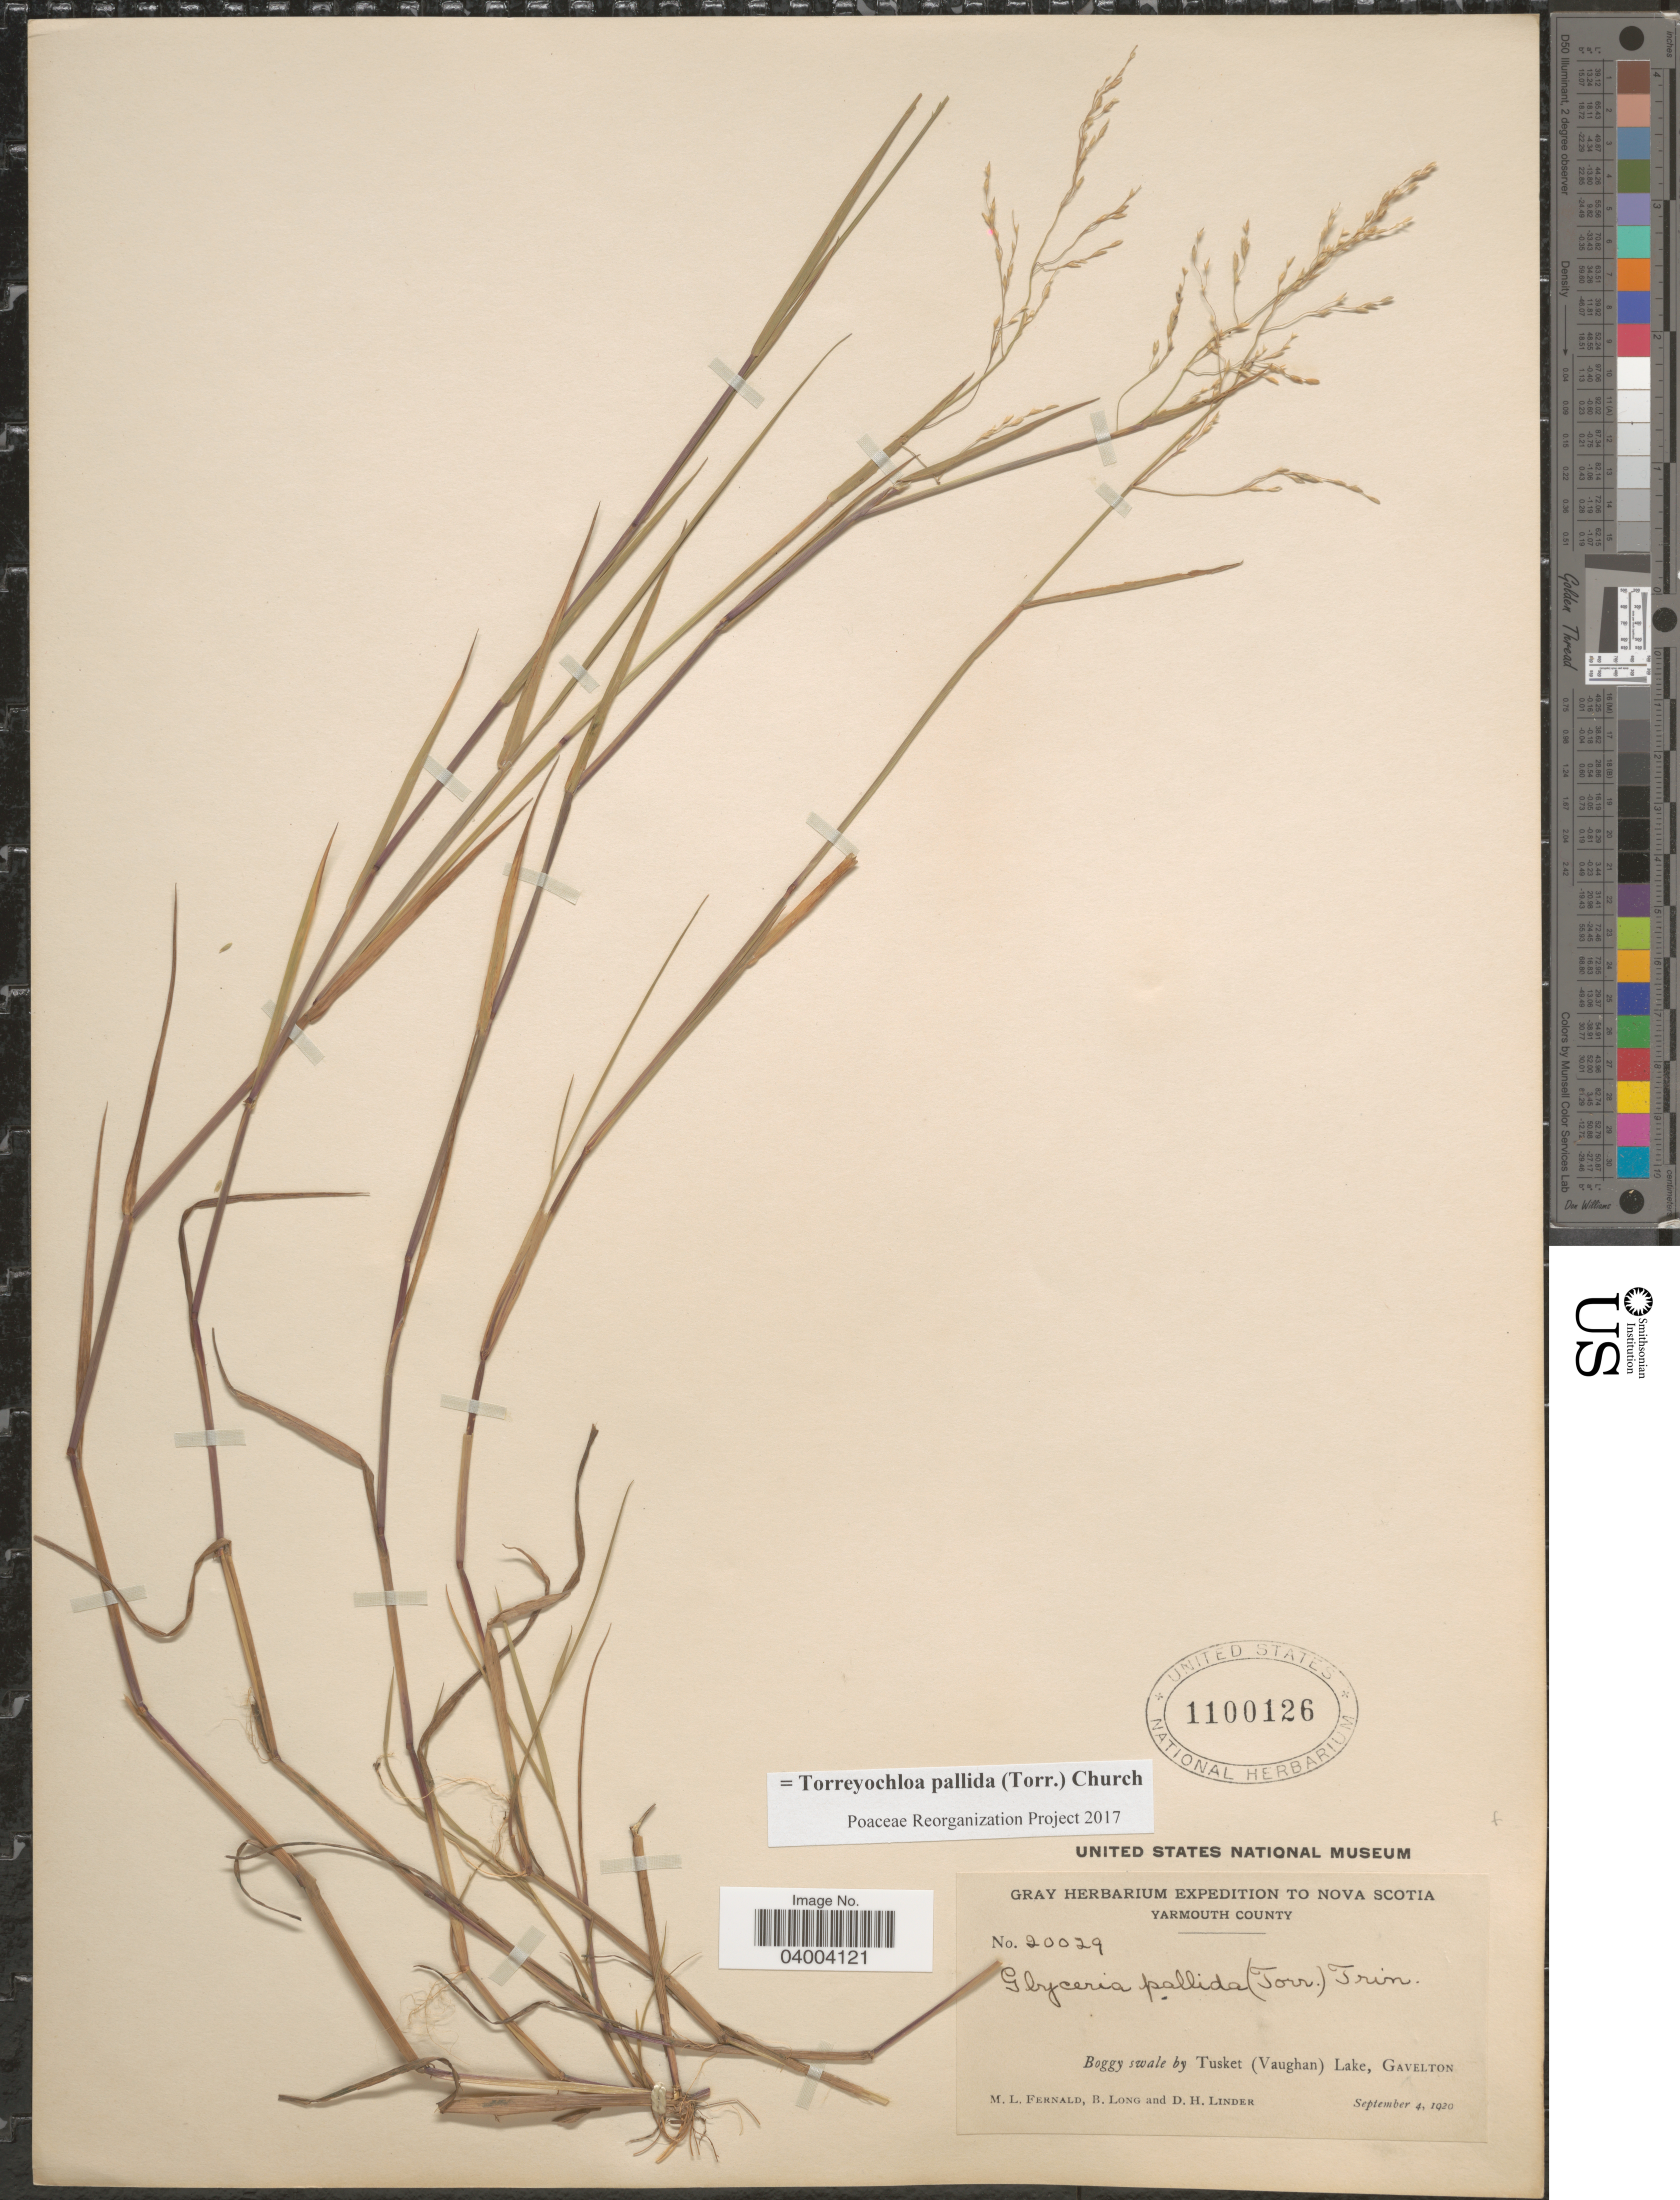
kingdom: Plantae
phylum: Tracheophyta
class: Liliopsida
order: Poales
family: Poaceae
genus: Torreyochloa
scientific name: Torreyochloa pallida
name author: (Torr.) G.L. Church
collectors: M. L. Fernald, B. Long & D. Linder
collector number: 20029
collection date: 1920-09-04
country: Canada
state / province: Nova Scotia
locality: Yarmouth County. Boggy swale by Tusket (Vaughan) Lake, Gavelton.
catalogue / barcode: US 1100126